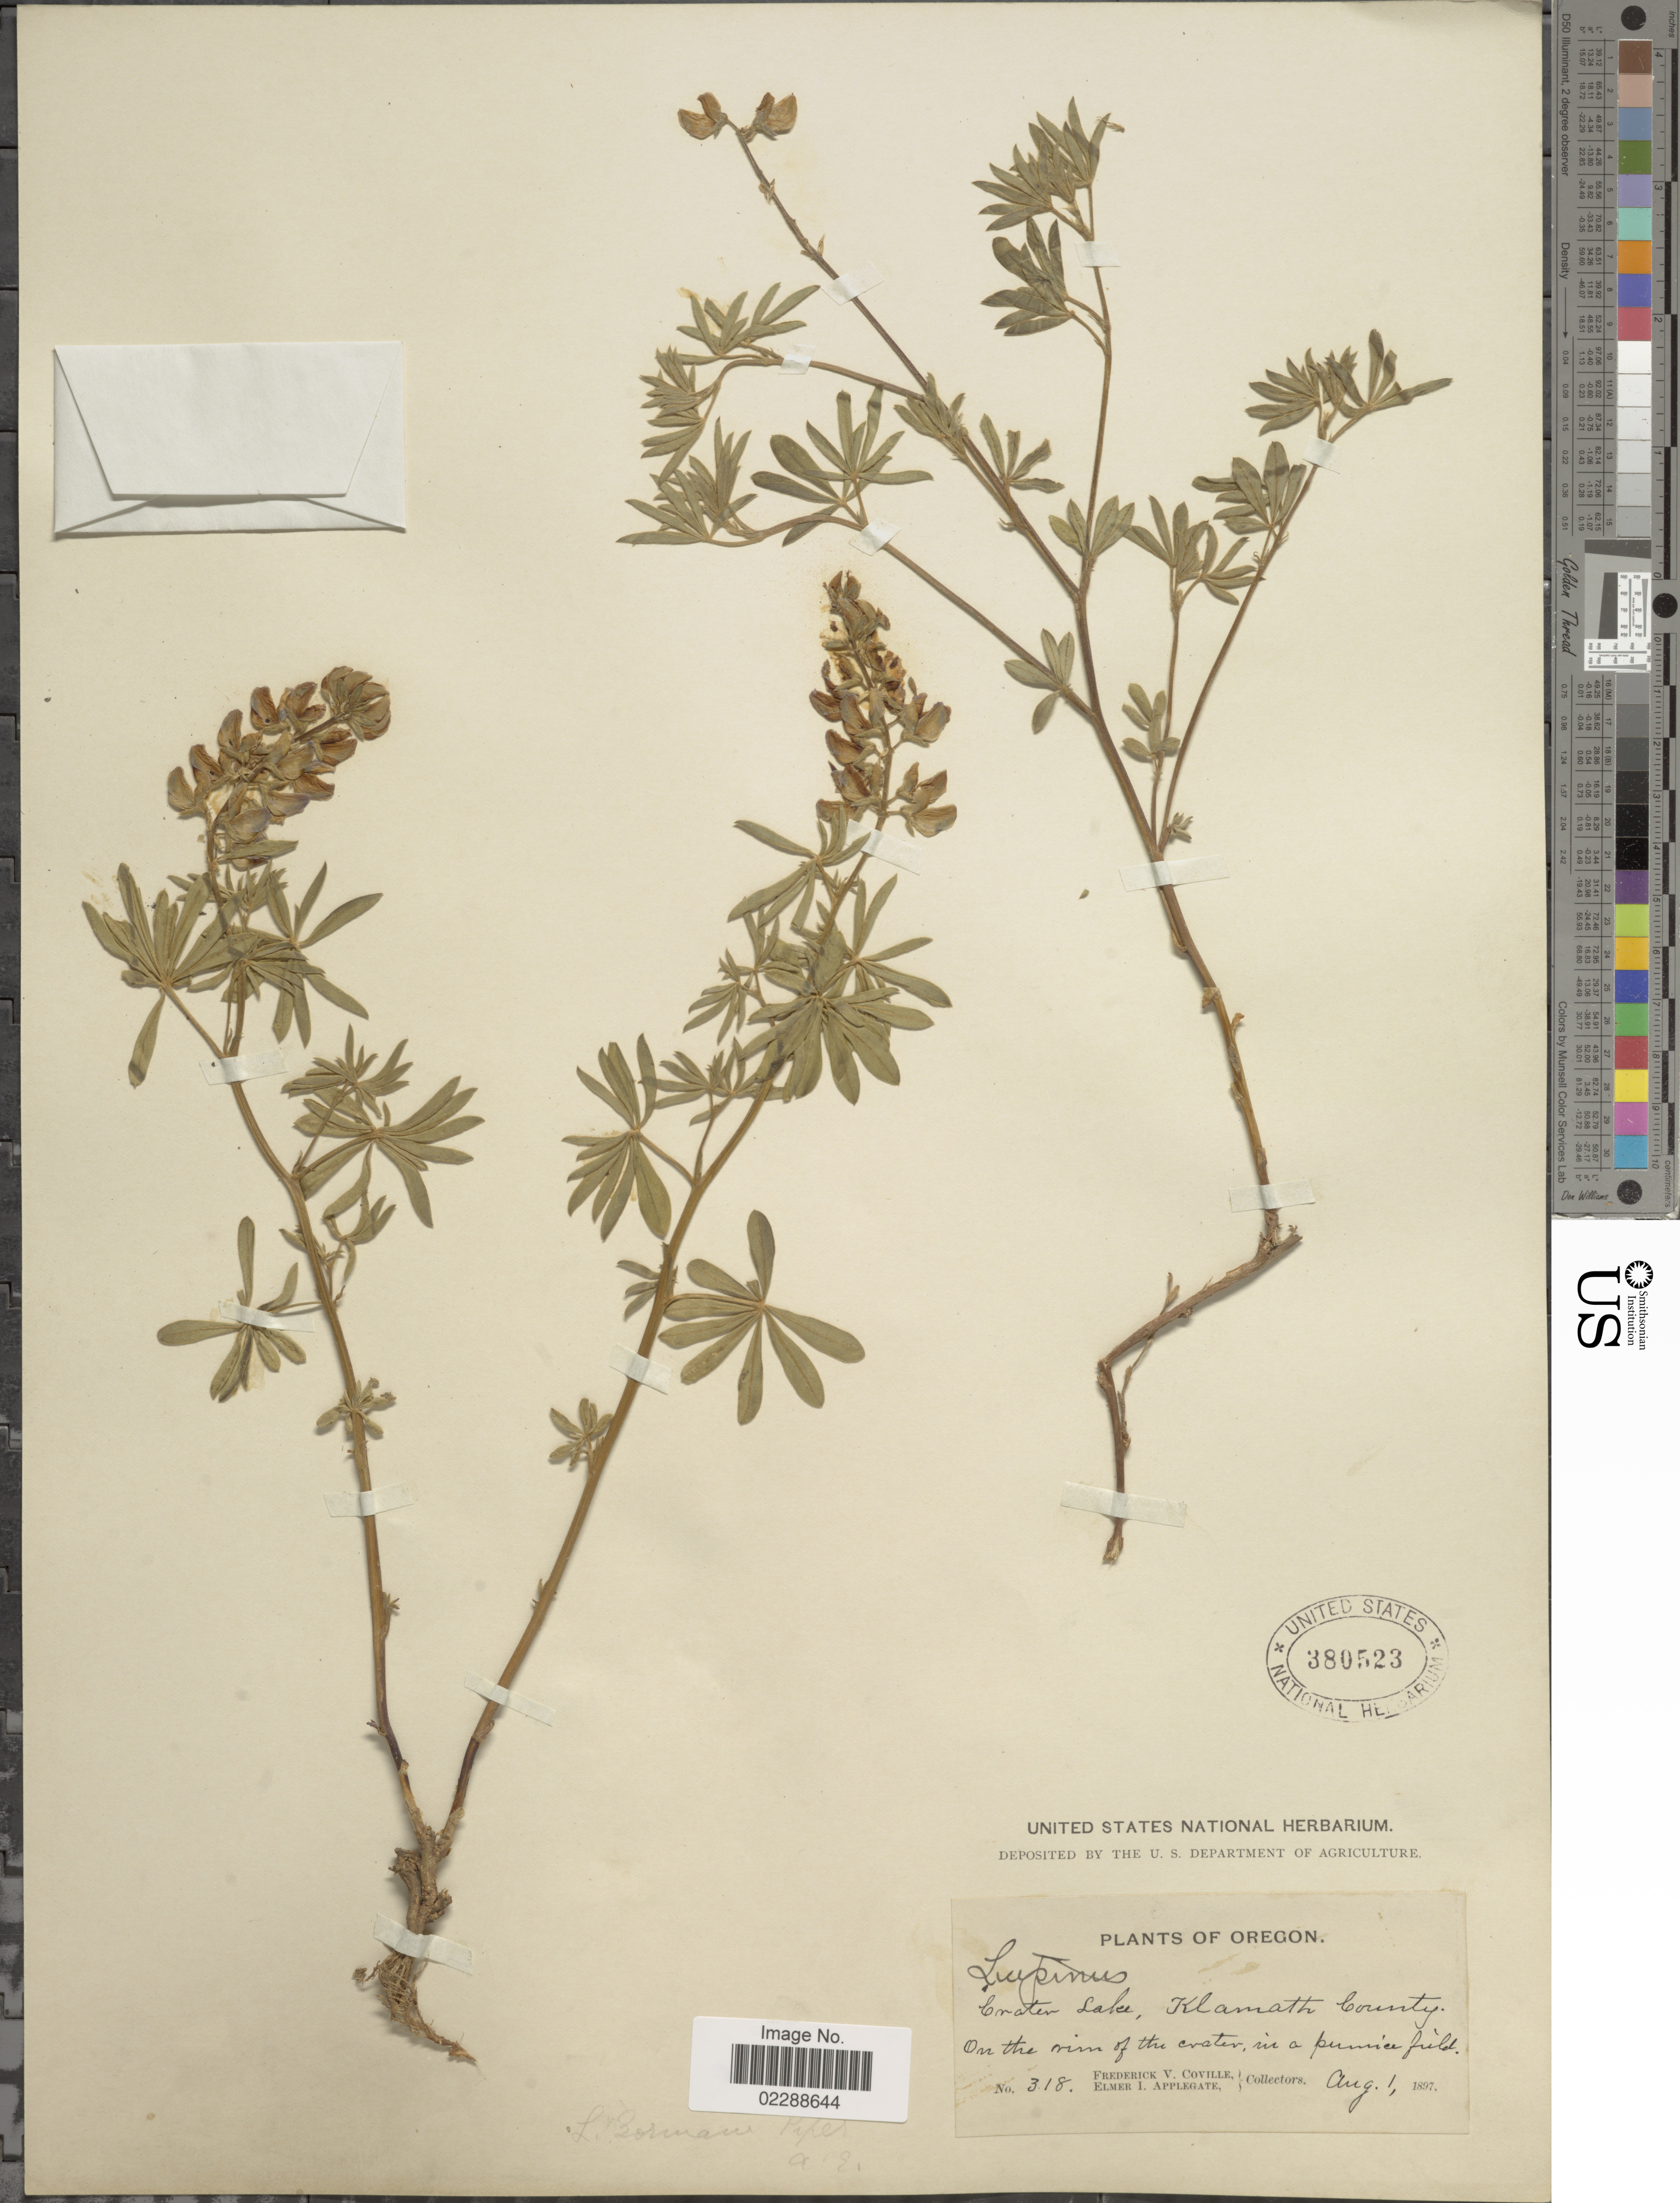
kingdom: Plantae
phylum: Tracheophyta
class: Magnoliopsida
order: Fabales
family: Fabaceae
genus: Lupinus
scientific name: Lupinus sp.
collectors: F. V. Coville & E. I. Applegate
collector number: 318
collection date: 1897-08-01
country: United States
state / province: Oregon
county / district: Klamath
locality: Crater Lake, Klamath Co. On the rim of the crater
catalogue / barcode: US 380523